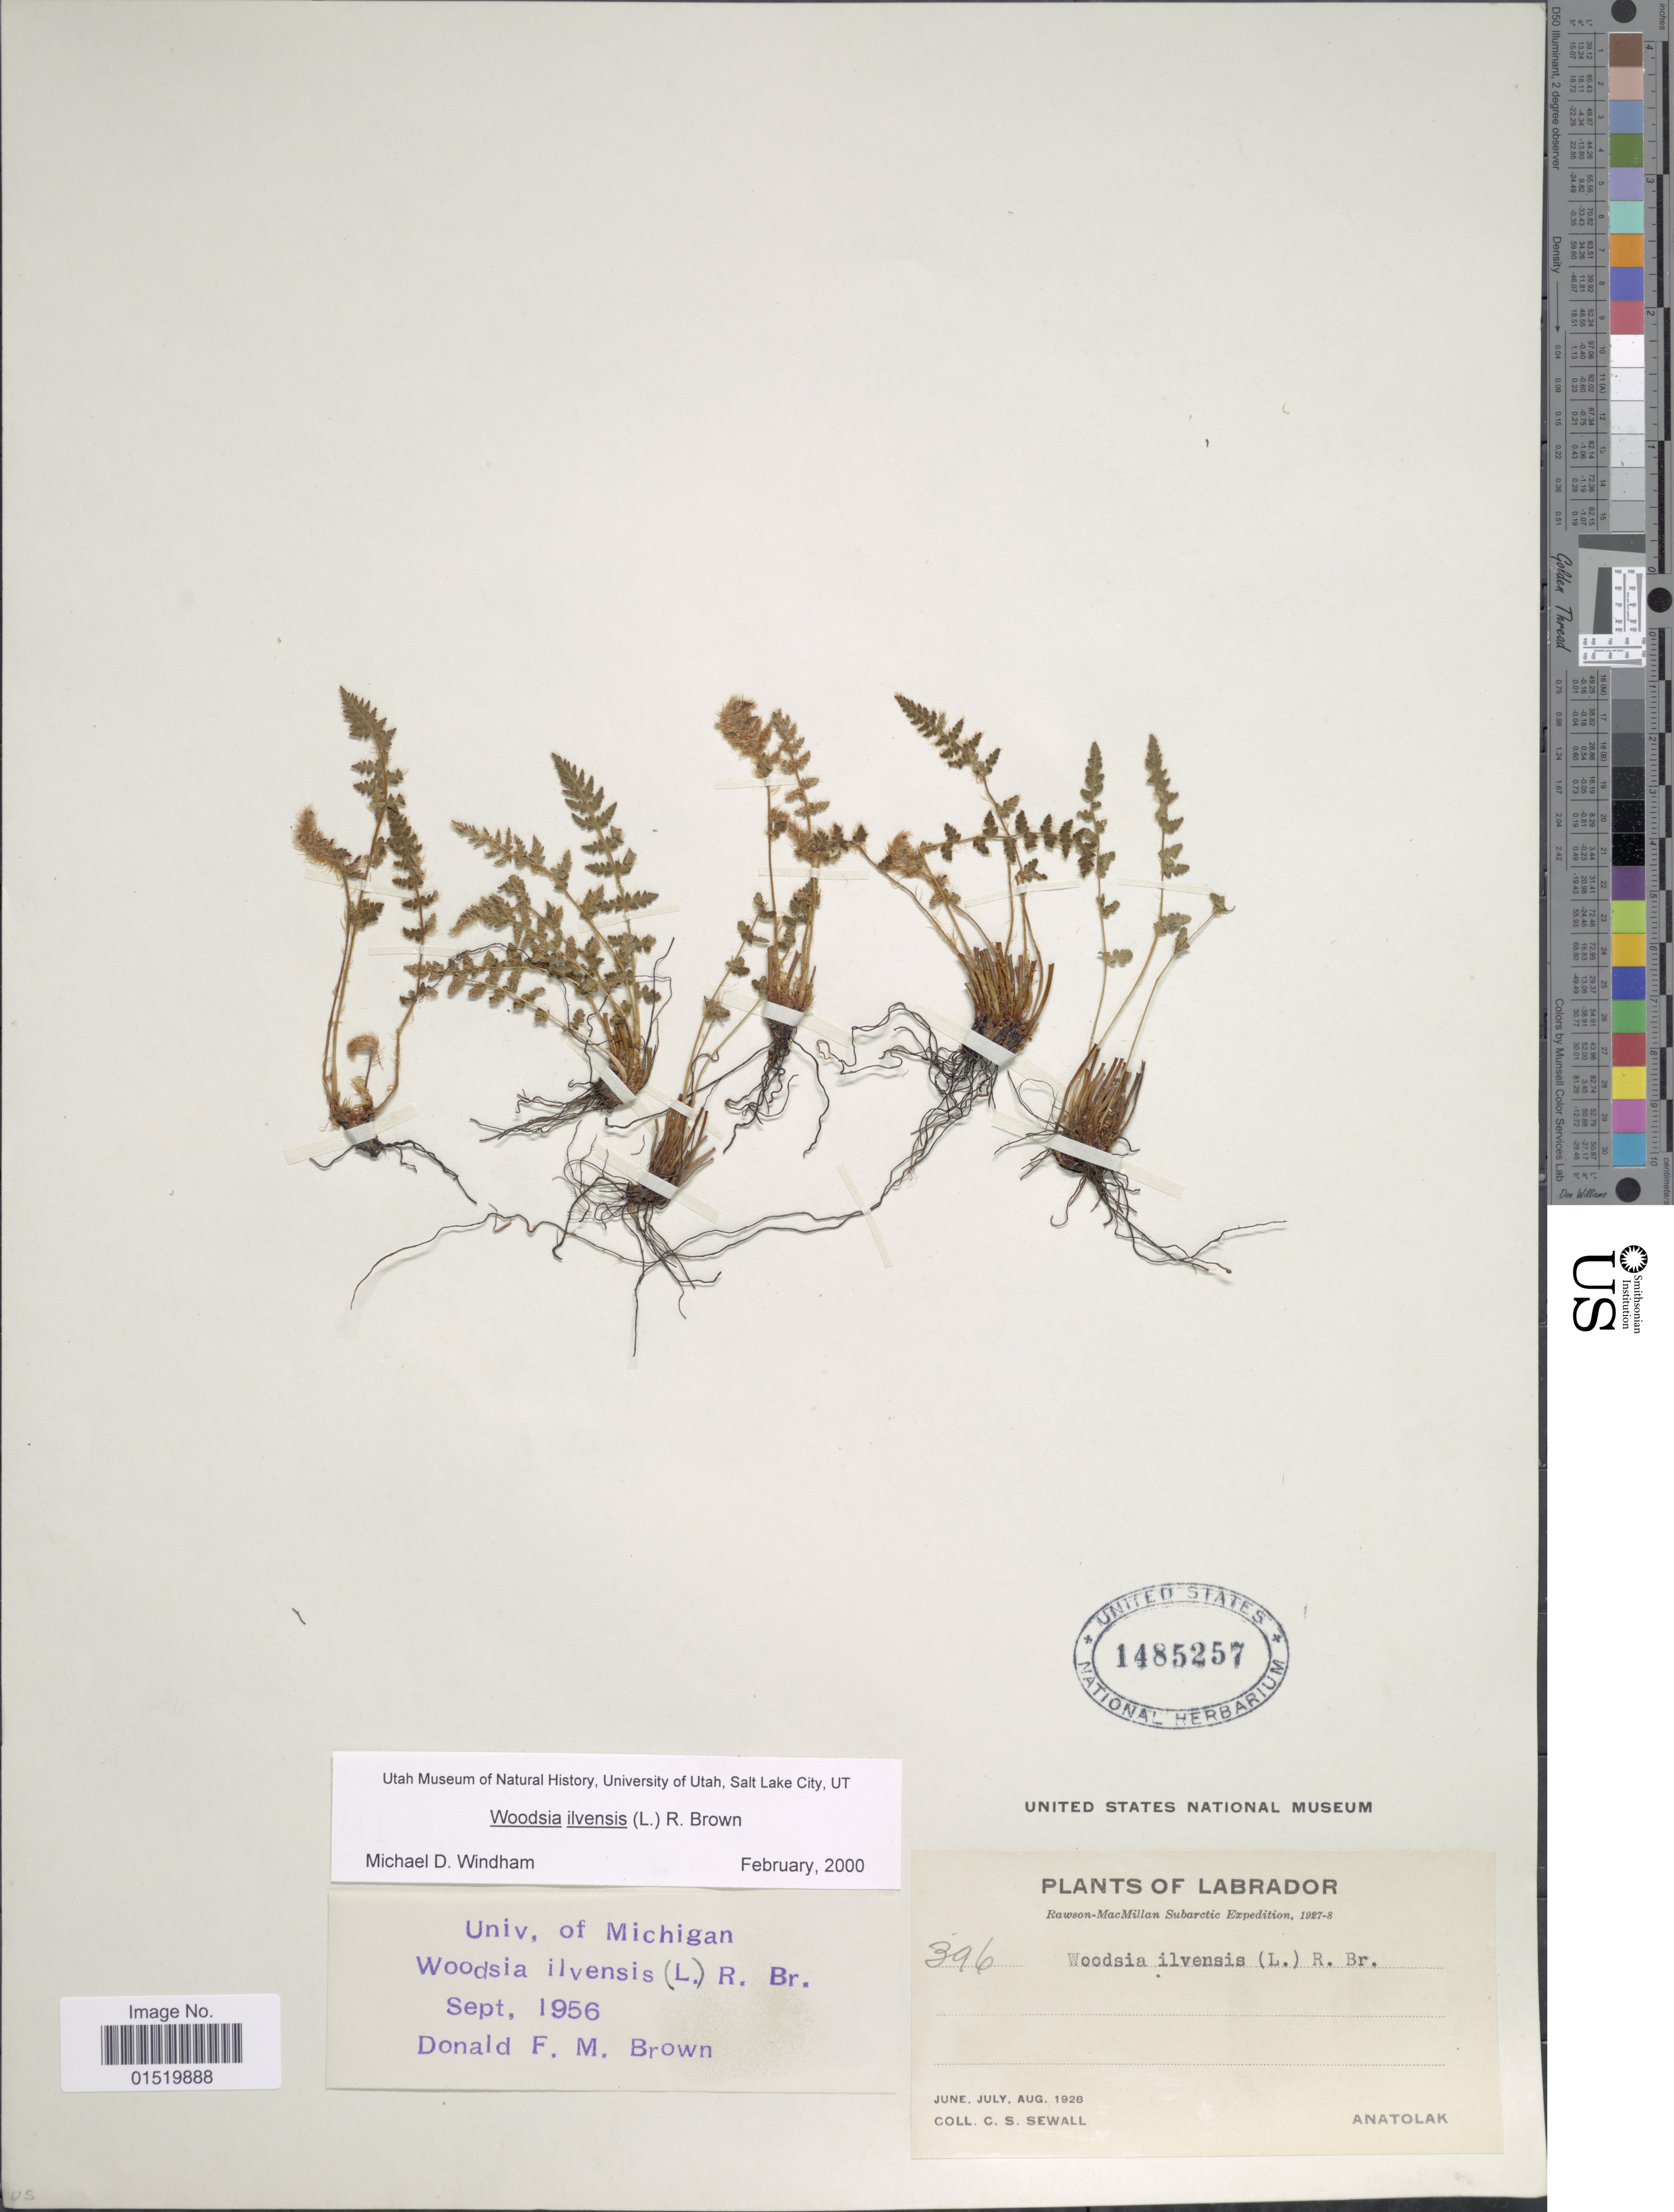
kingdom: Plantae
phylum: Tracheophyta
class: Polypodiopsida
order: Polypodiales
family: Woodsiaceae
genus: Woodsia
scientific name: Woodsia ilvensis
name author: (L.) R. Br.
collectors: C. Sewall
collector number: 396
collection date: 1928-06/1928-08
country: Canada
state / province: Newfoundland and Labrador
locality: Labrador, Anatolak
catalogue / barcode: US 1485257